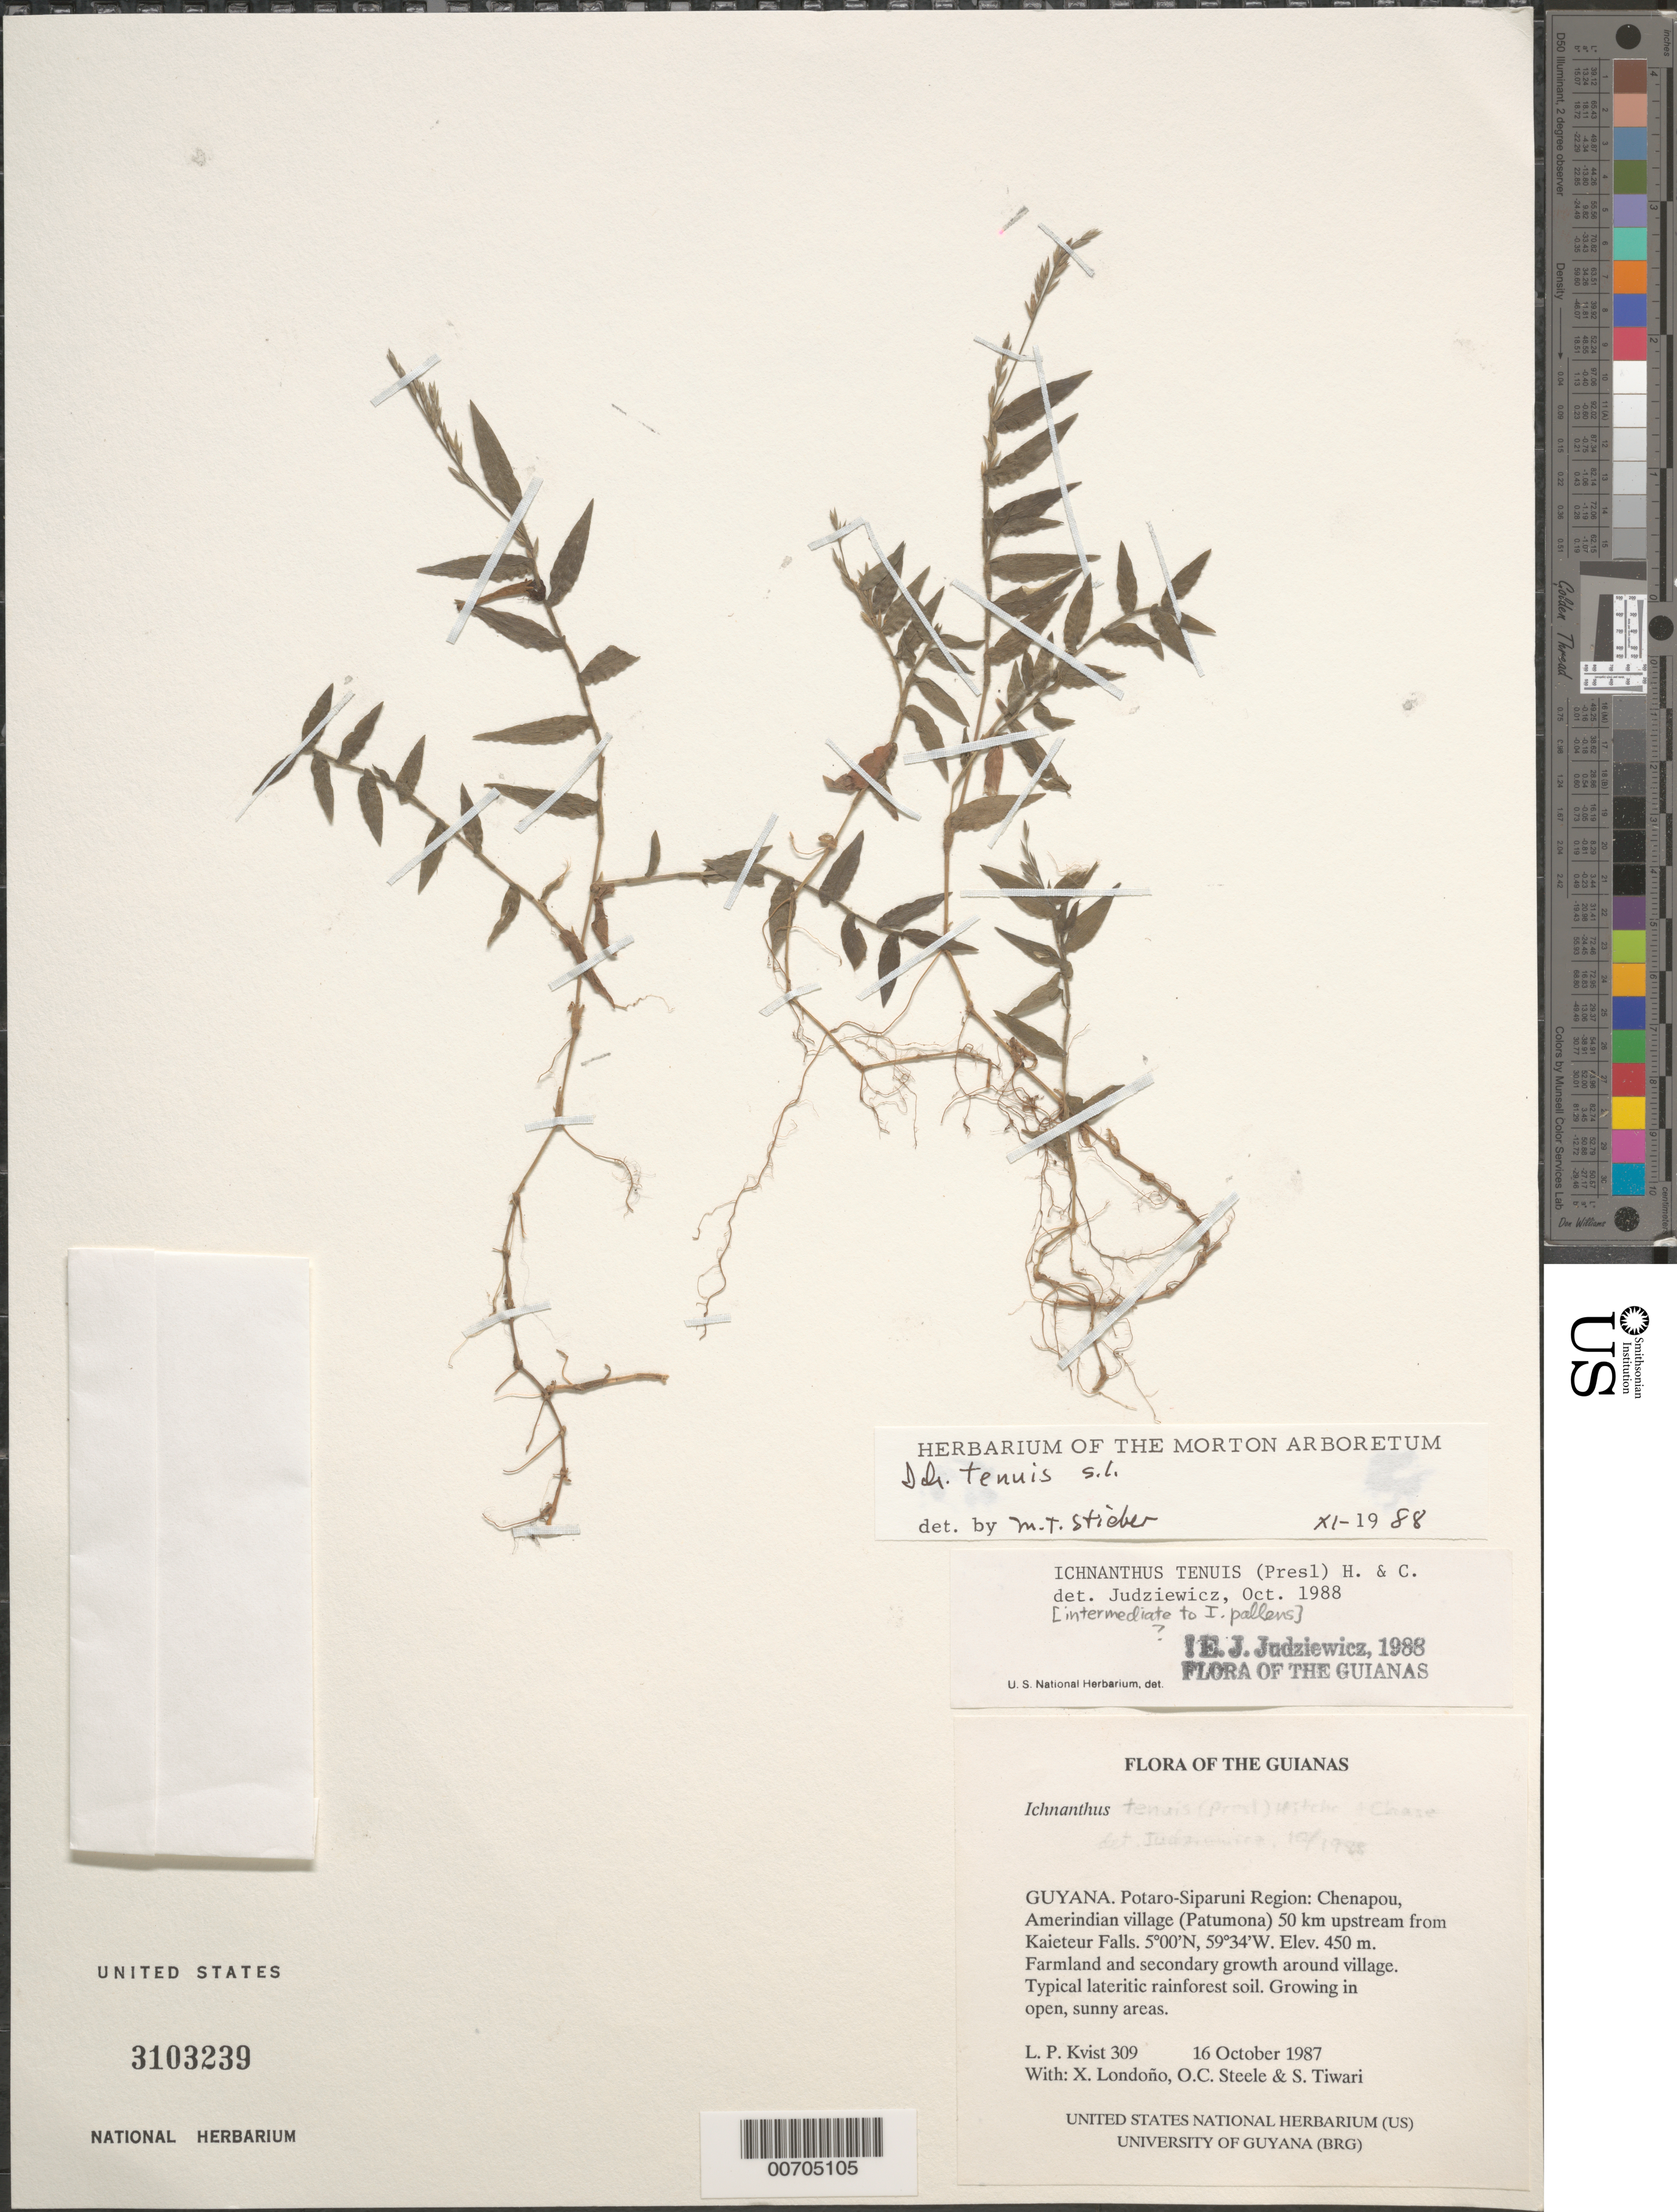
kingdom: Plantae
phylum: Tracheophyta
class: Liliopsida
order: Poales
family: Poaceae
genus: Ichnanthus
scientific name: Ichnanthus tenuis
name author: (J. Presl) Hitchc. & Chase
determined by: Judziewicz, E. J.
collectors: L. P. Kvist, X. Londoño, O. C. Steele & S. Tiwari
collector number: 309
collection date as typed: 16 October 1987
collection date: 1987-10-16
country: Guyana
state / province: Potaro-Siparuni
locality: Chenapou, Amerindian village (Patumona) 50 km upstream from Kaieteur Falls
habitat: Farmland and secondary growth around village. Typical lateritic rainforest soil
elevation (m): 450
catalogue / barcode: US 3103239